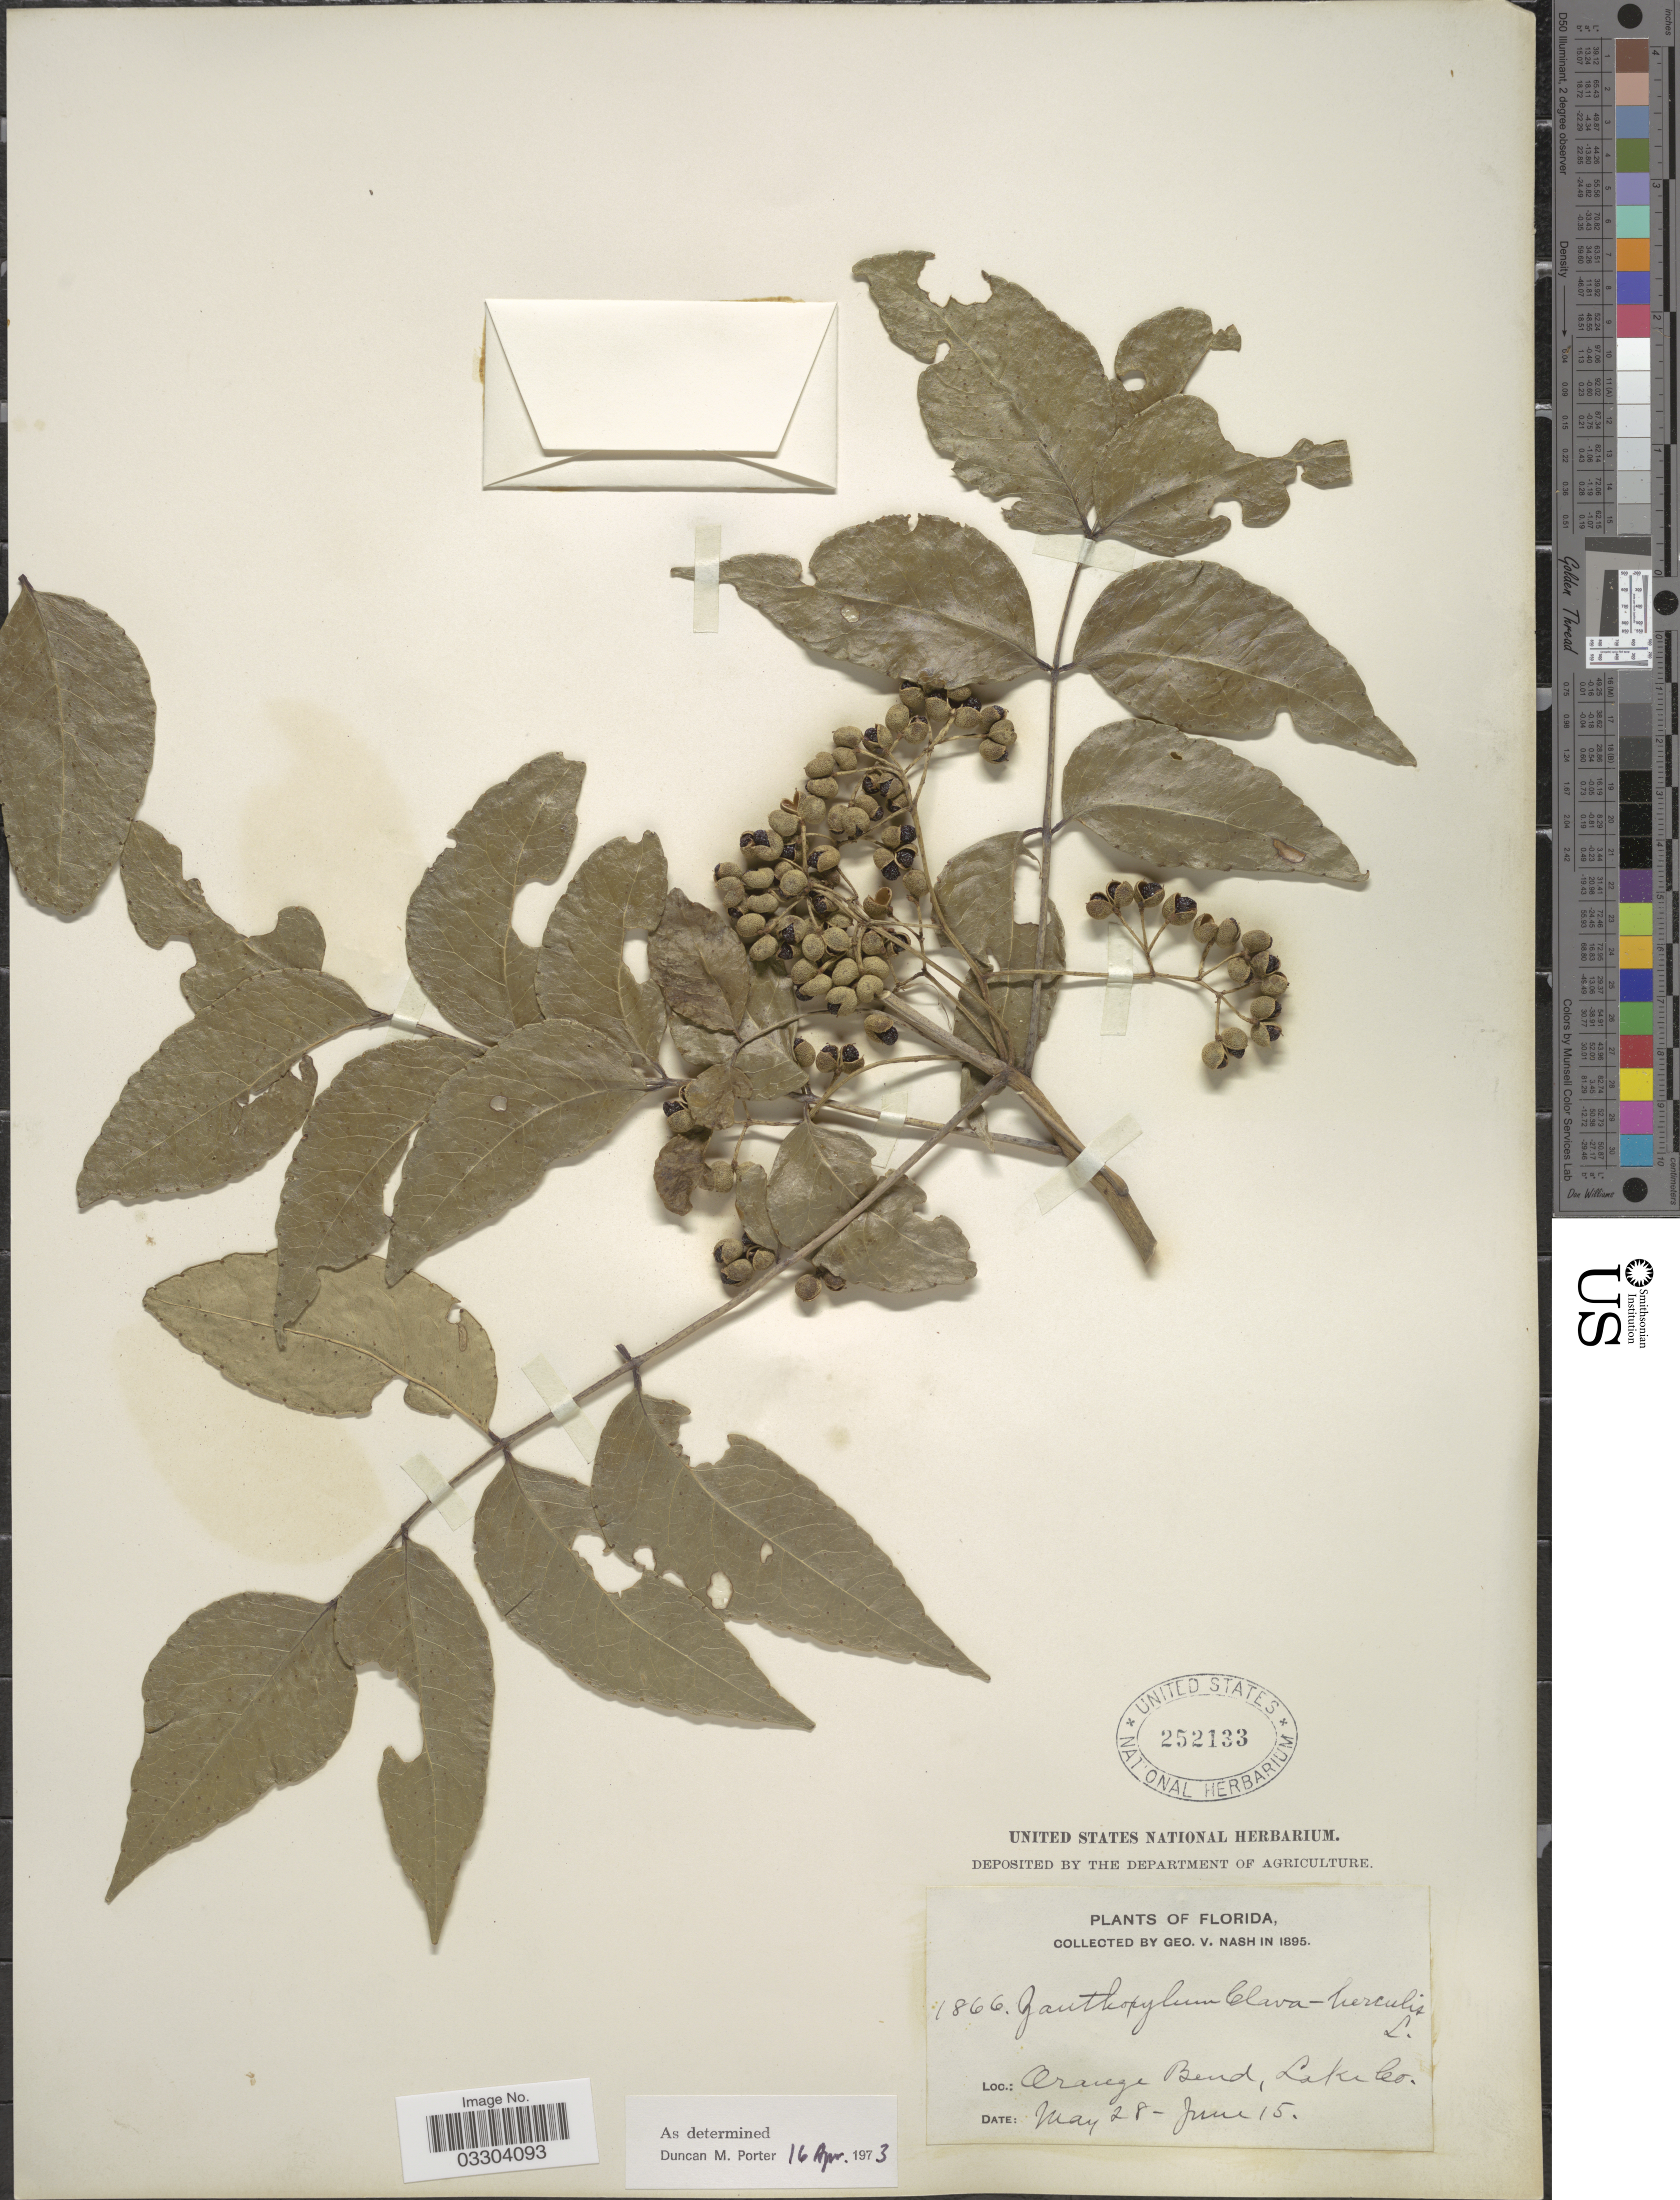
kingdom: Plantae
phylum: Tracheophyta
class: Magnoliopsida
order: Sapindales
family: Rutaceae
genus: Zanthoxylum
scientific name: Zanthoxylum clava-herculis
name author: L.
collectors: G. V. Nash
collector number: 1866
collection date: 1895-05-28/1895-06-15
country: United States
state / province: Florida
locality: Orange Bend, Lake Co.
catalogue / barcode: US 252133